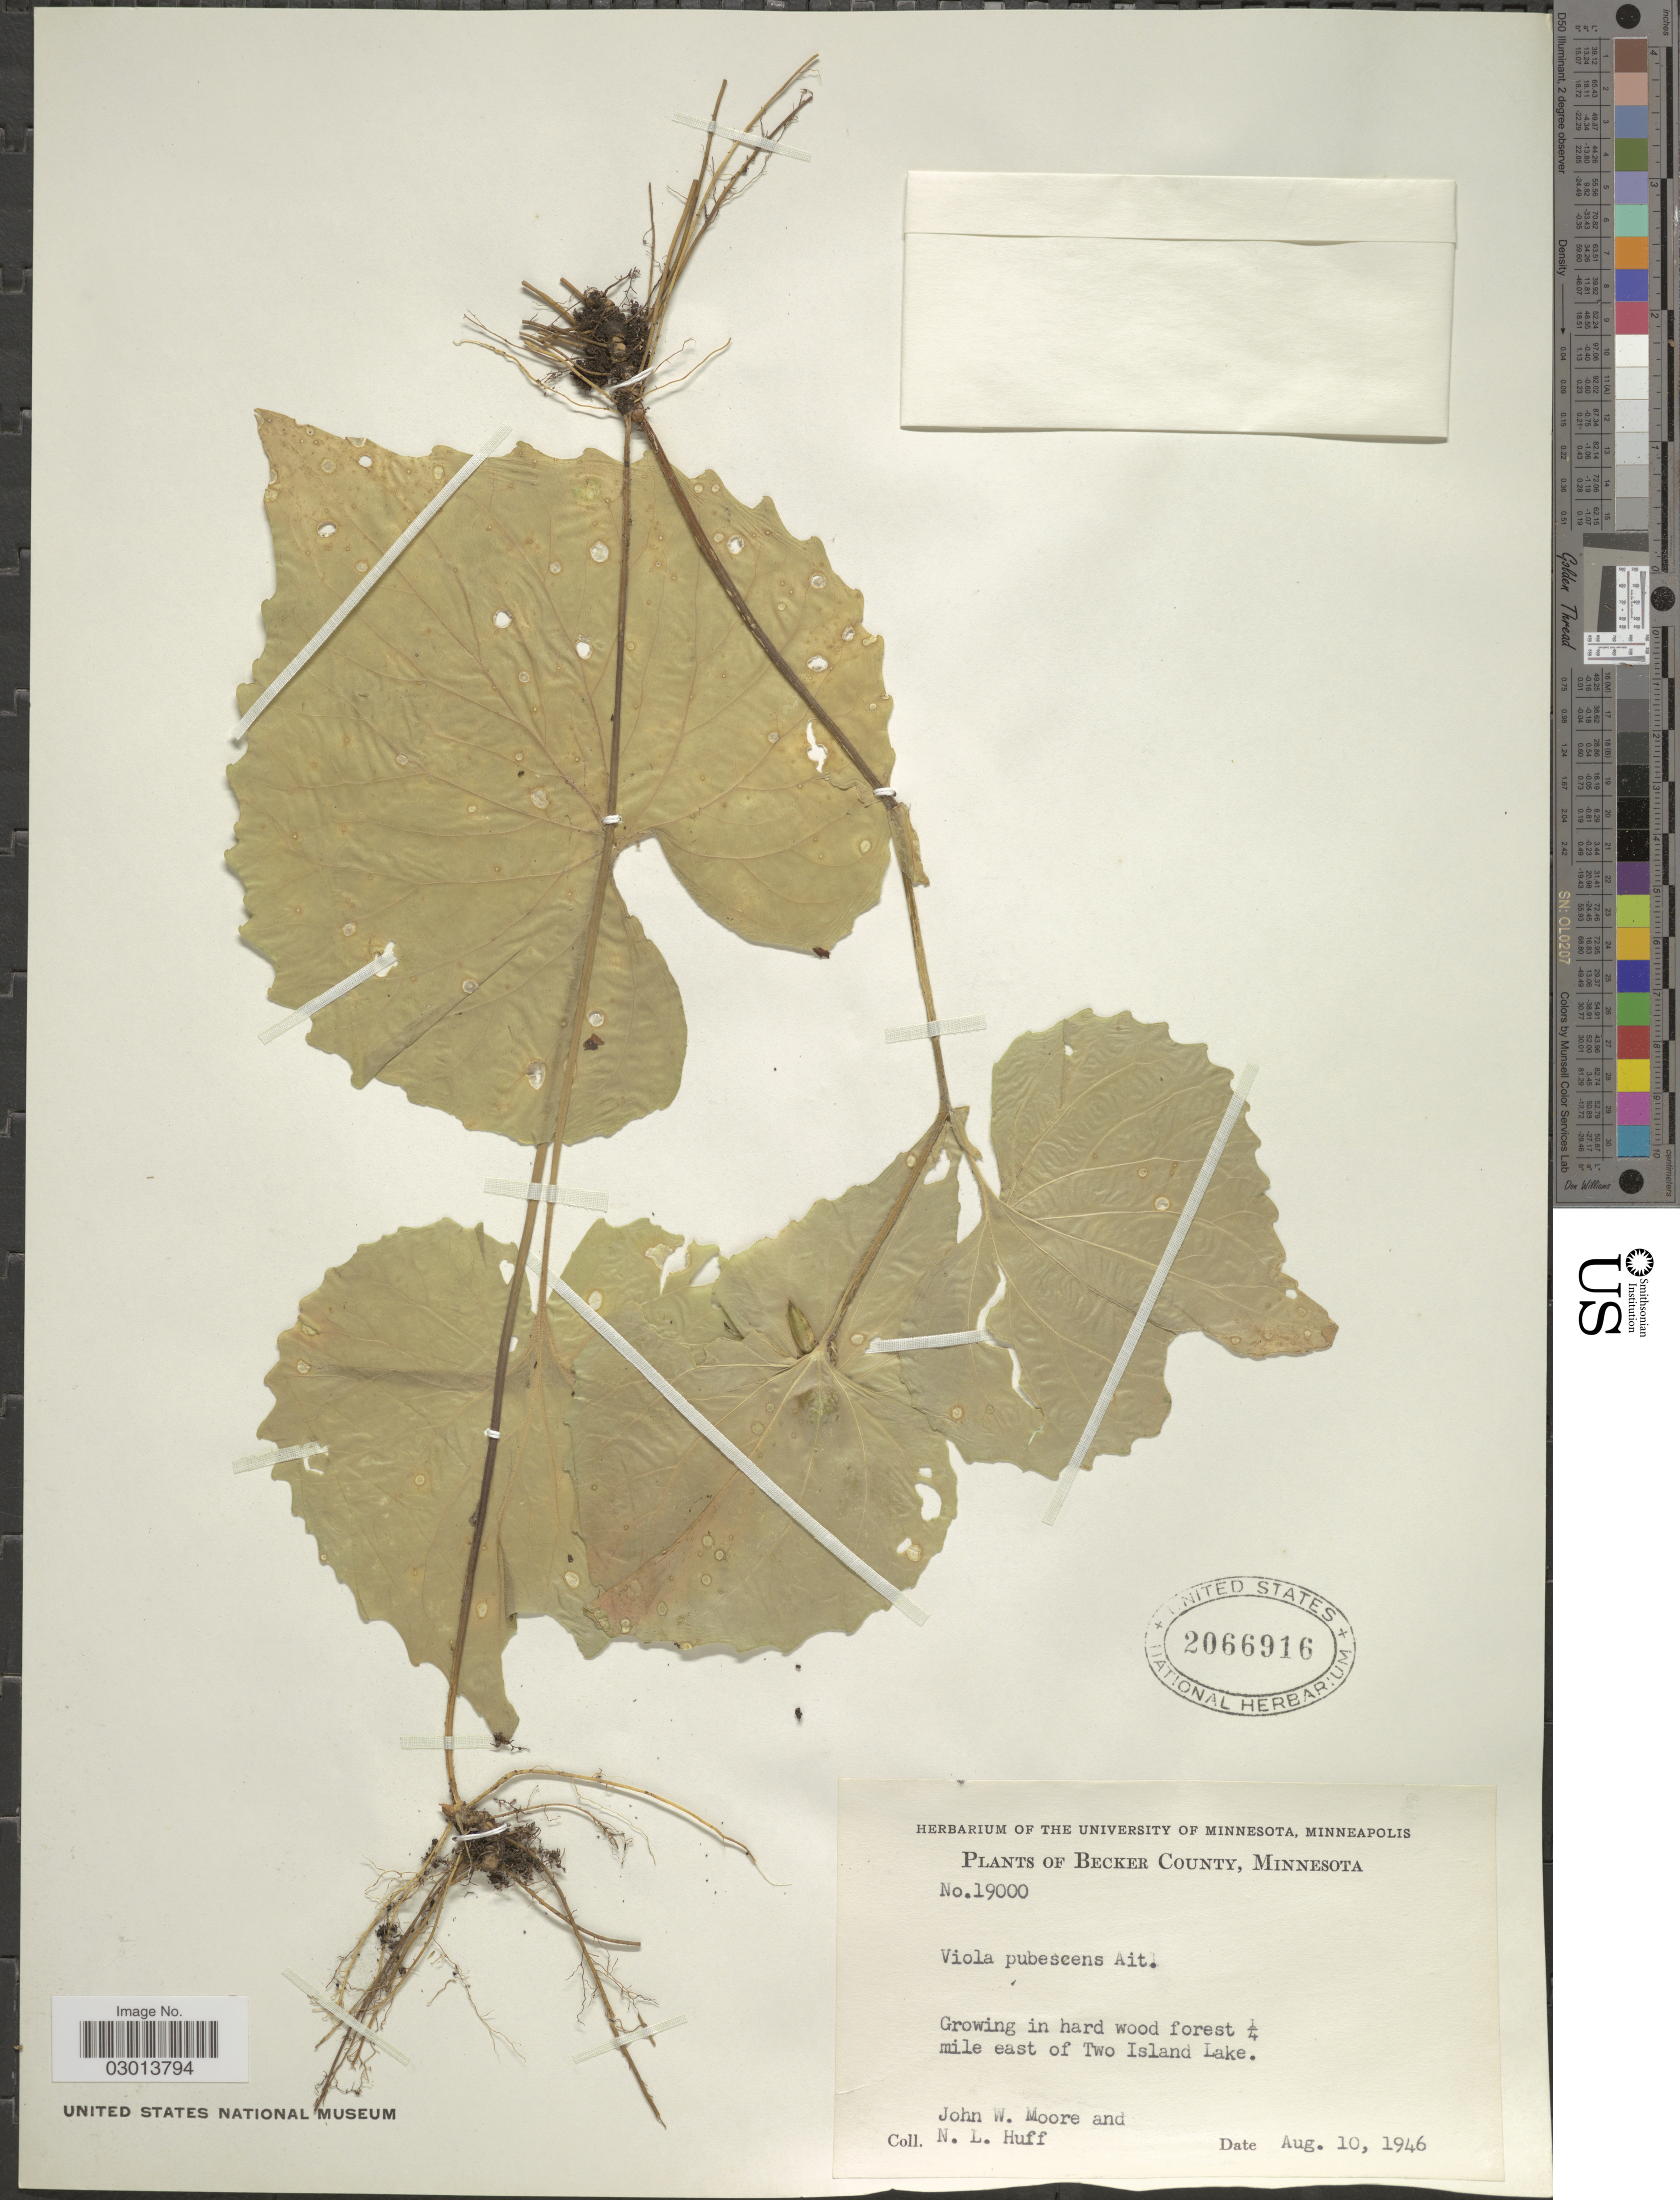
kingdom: Plantae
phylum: Tracheophyta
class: Magnoliopsida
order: Malpighiales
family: Violaceae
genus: Viola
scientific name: Viola pubescens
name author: Aiton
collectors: J. Moore & N. Huff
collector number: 19000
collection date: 1946-08-10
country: United States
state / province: Minnesota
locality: Becker County, Growing in hard wood forest ¼ mile east of Two Island Lake.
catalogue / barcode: US 2066916